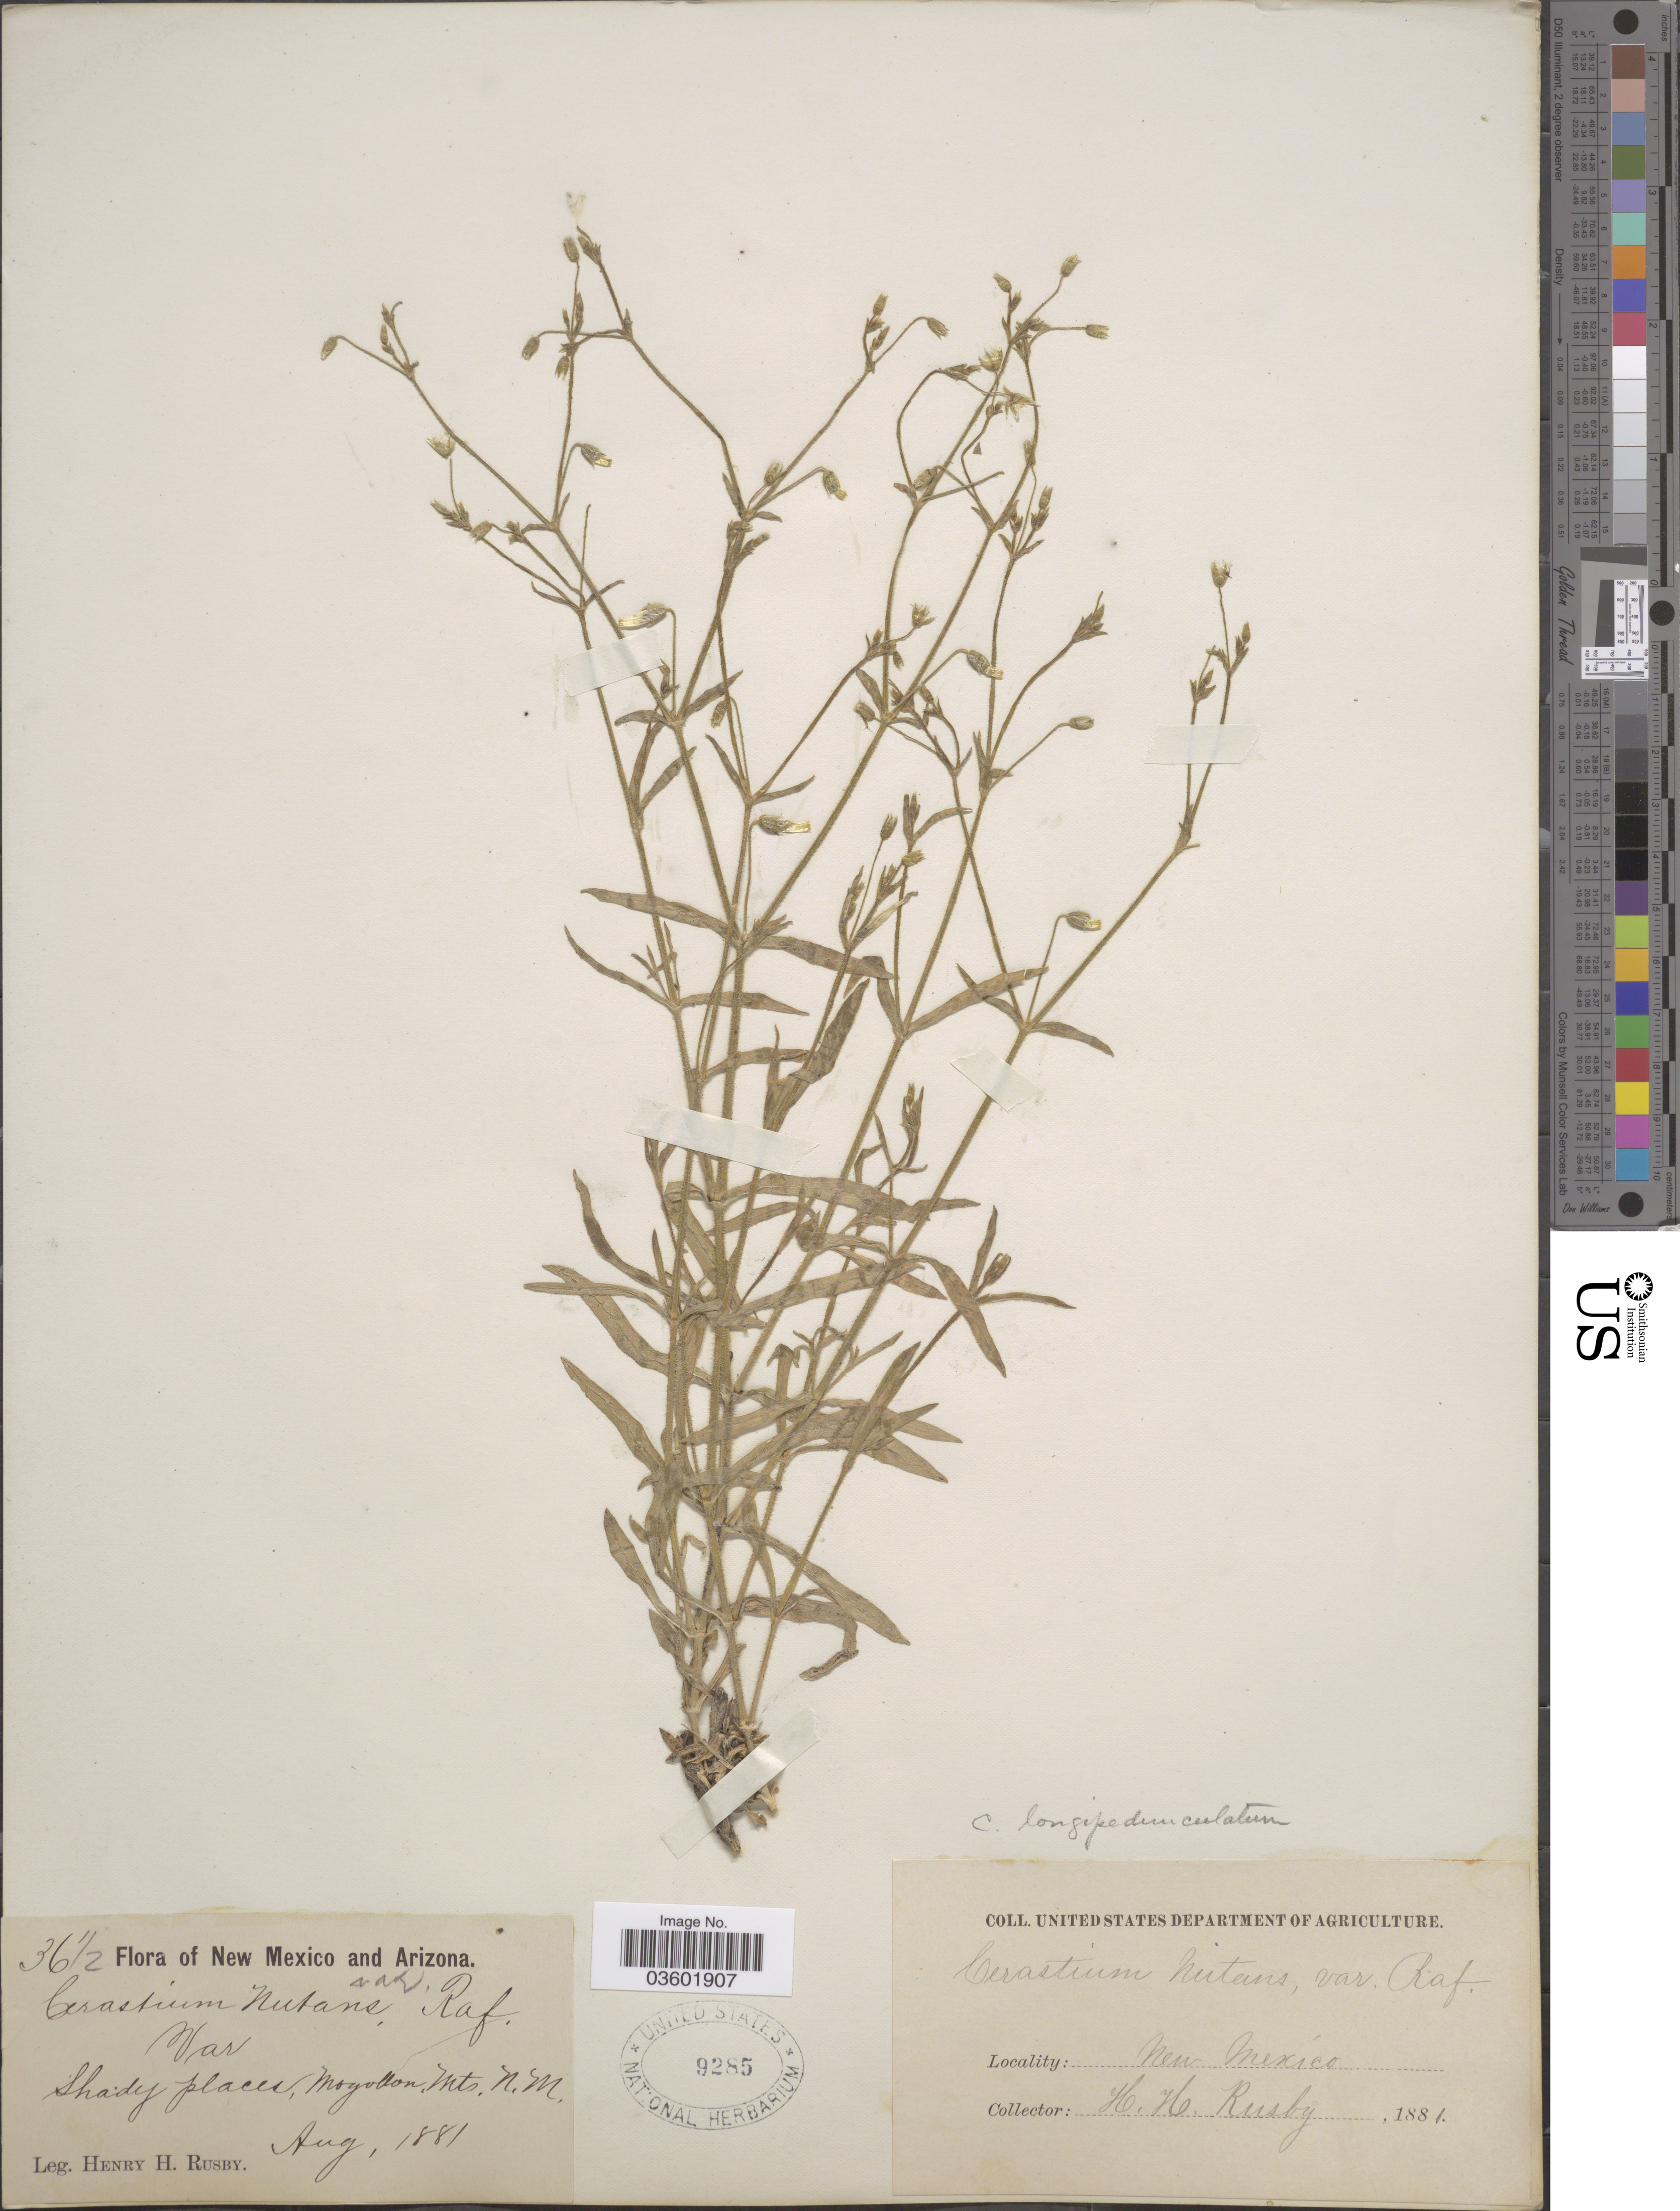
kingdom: Plantae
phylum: Tracheophyta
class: Magnoliopsida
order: Caryophyllales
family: Caryophyllaceae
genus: Cerastium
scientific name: Cerastium nutans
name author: Raf.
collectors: H. H. Rusby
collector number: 36½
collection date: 1881-08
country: United States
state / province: New Mexico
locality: Mogollon Mts.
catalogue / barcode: US 9285